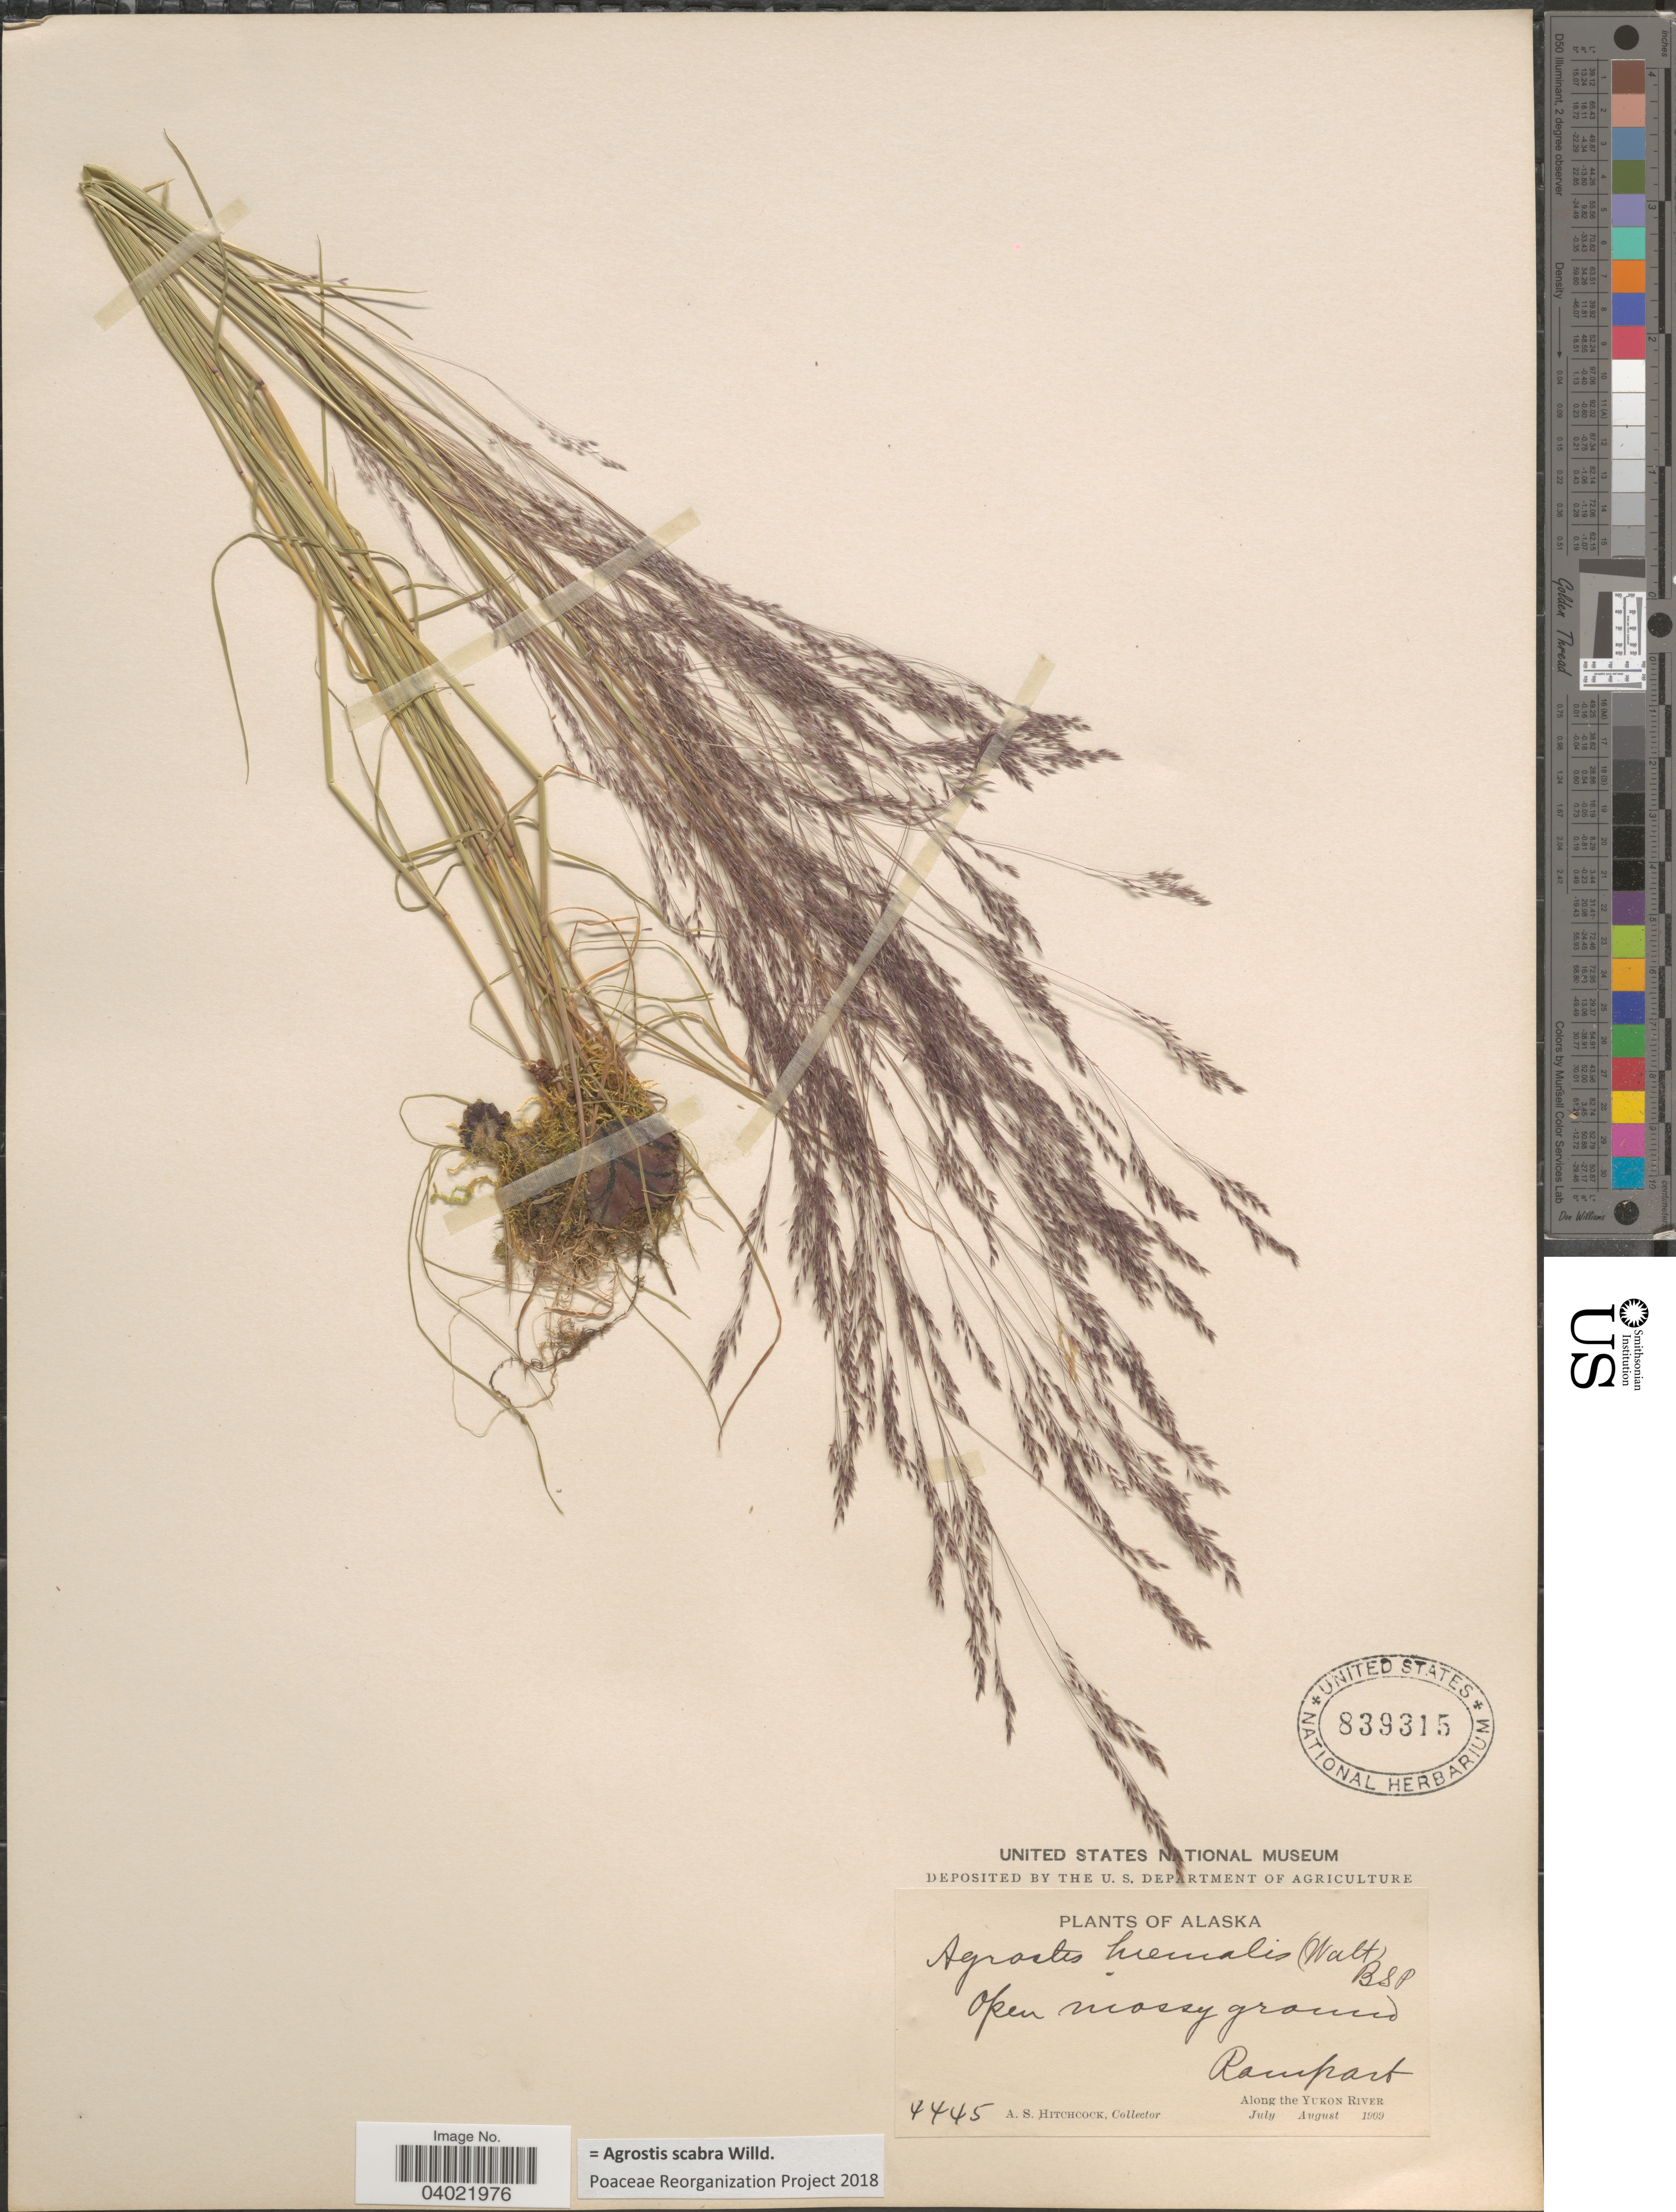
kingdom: Plantae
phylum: Tracheophyta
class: Liliopsida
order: Poales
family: Poaceae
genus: Agrostis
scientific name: Agrostis scabra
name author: Willd.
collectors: A. S. Hitchcock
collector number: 4445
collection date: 1909-07/1909-08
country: United States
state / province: Alaska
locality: Rampart. Along the Yukon River.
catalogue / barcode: US 839315